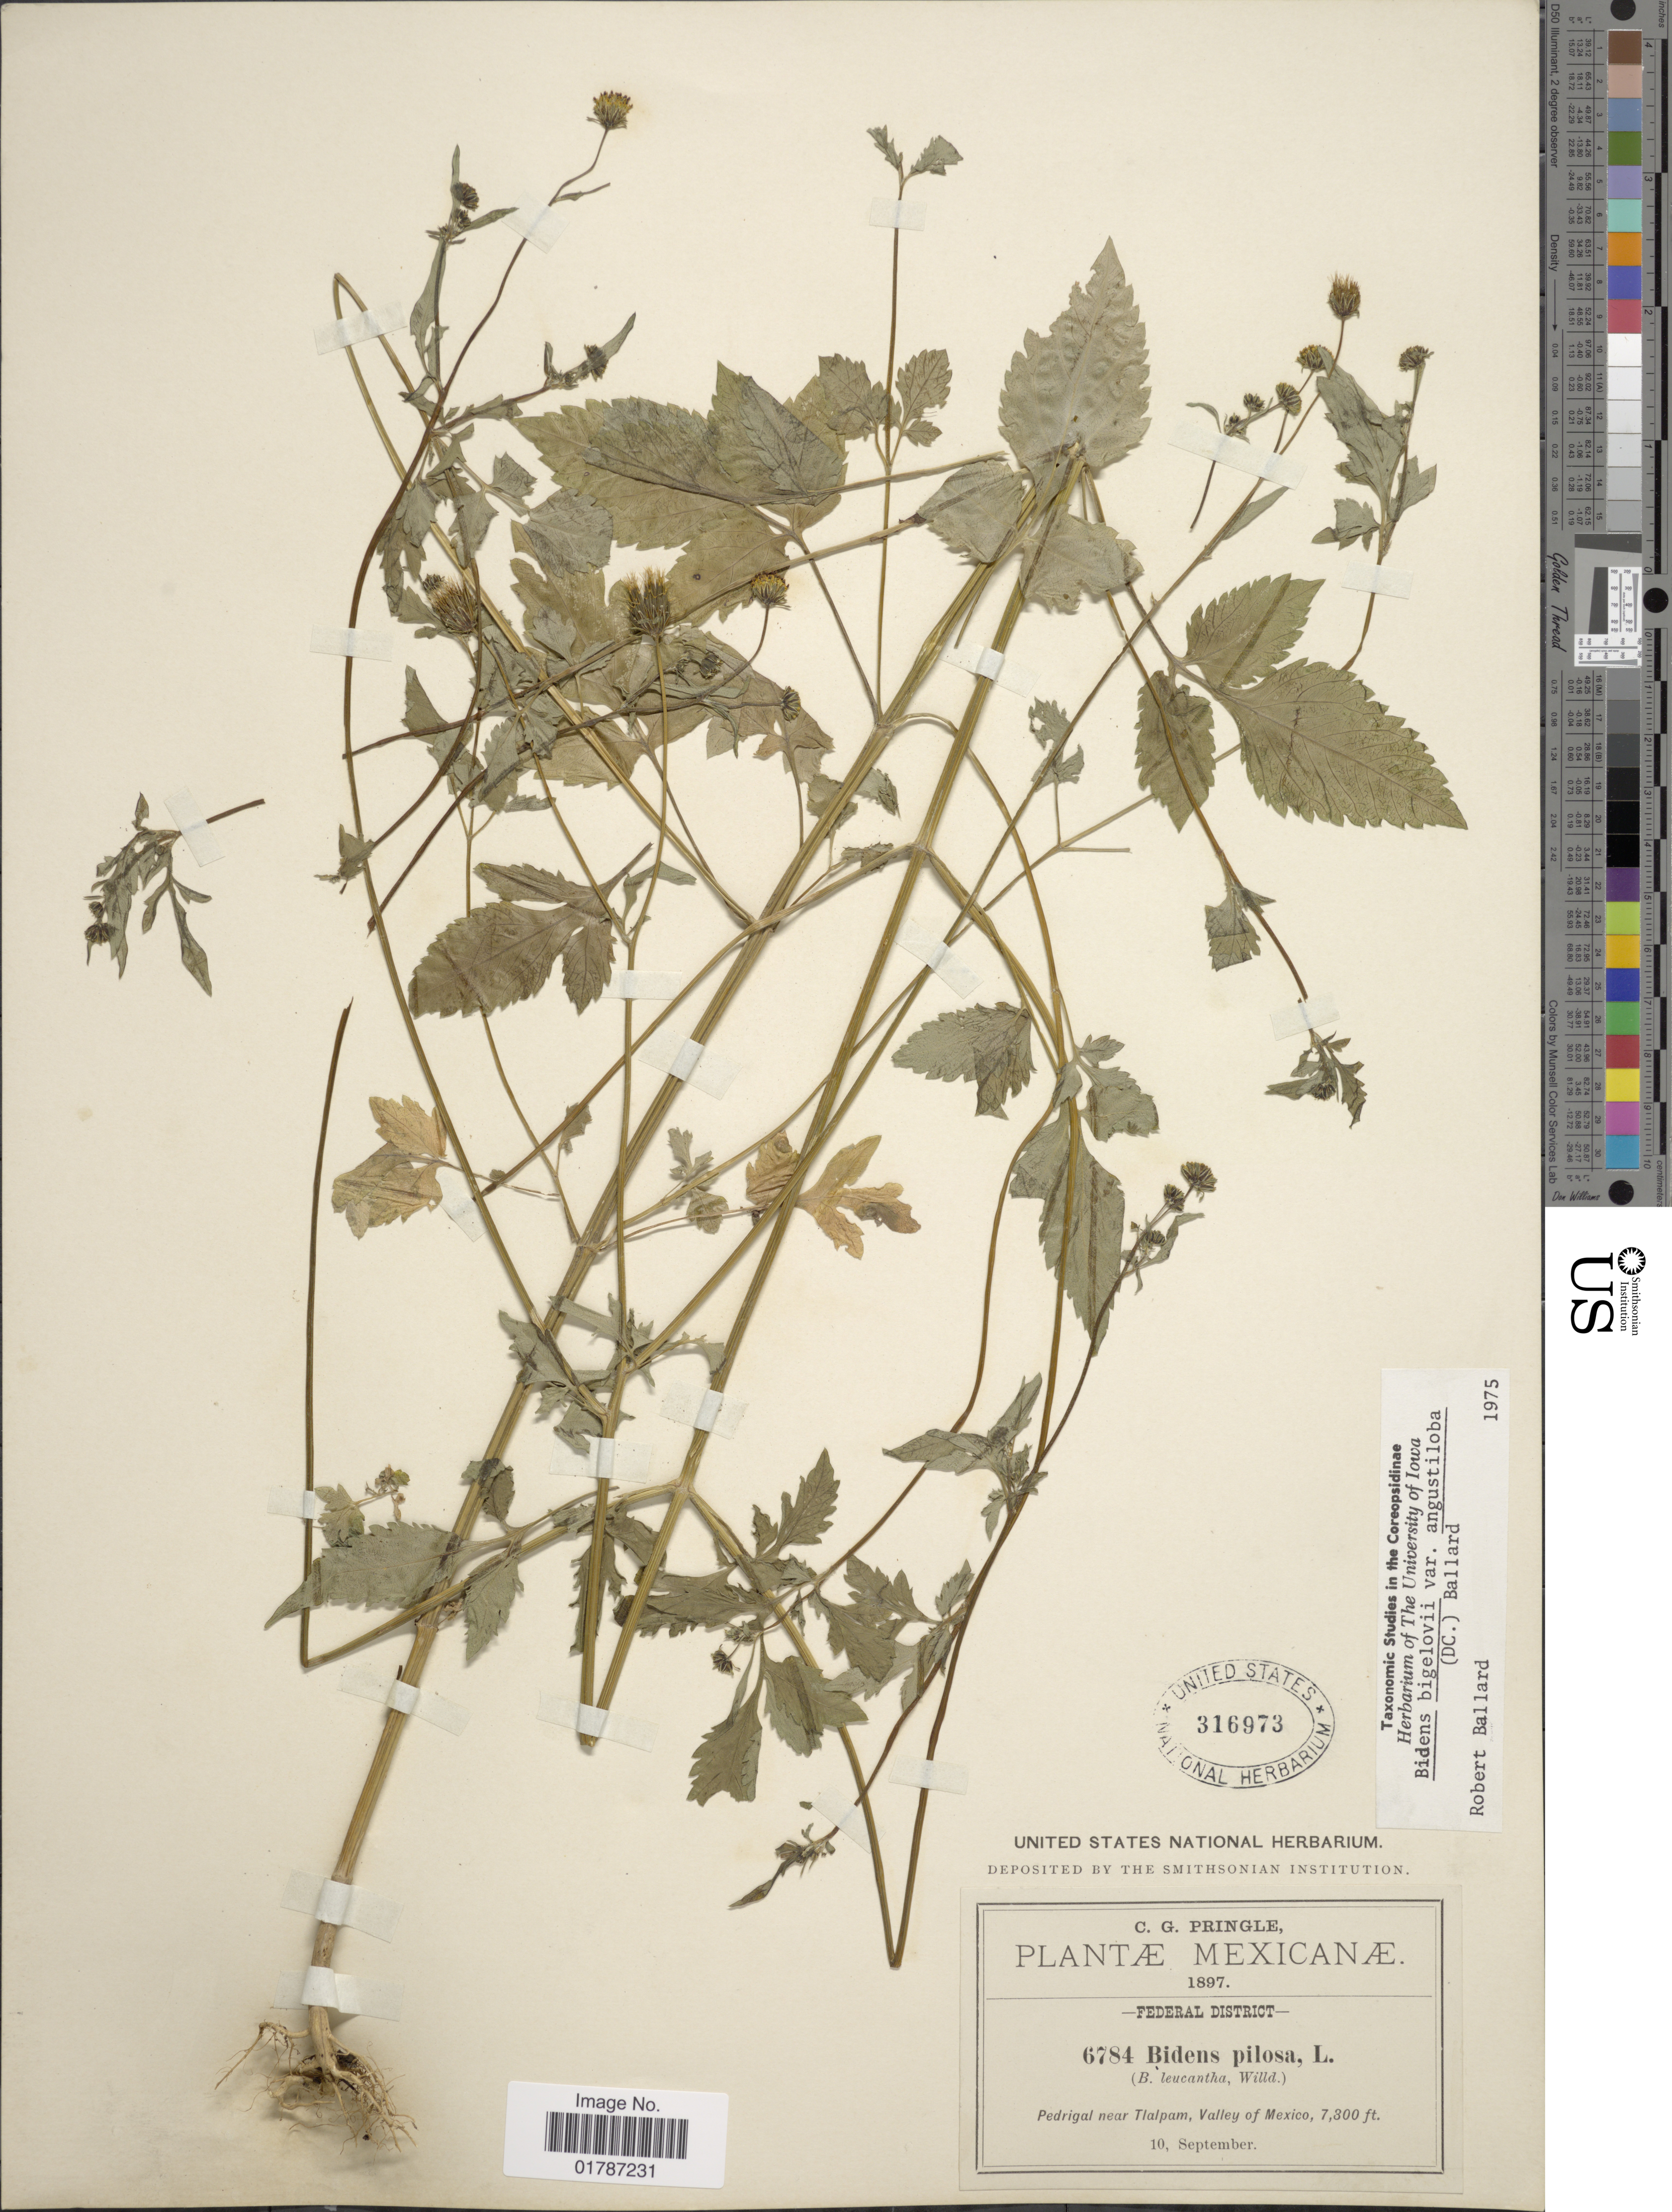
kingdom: Plantae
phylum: Tracheophyta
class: Magnoliopsida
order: Asterales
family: Asteraceae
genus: Bidens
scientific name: Bidens bigelovii var. angustiloba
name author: (DC.) Ballard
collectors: C. G. Pringle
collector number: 6787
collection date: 1897-09-10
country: Mexico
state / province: Distrito Federal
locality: Federal District, Pedrigal near Tlalpam, Valley of Mexico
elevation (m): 2225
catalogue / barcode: US 316973